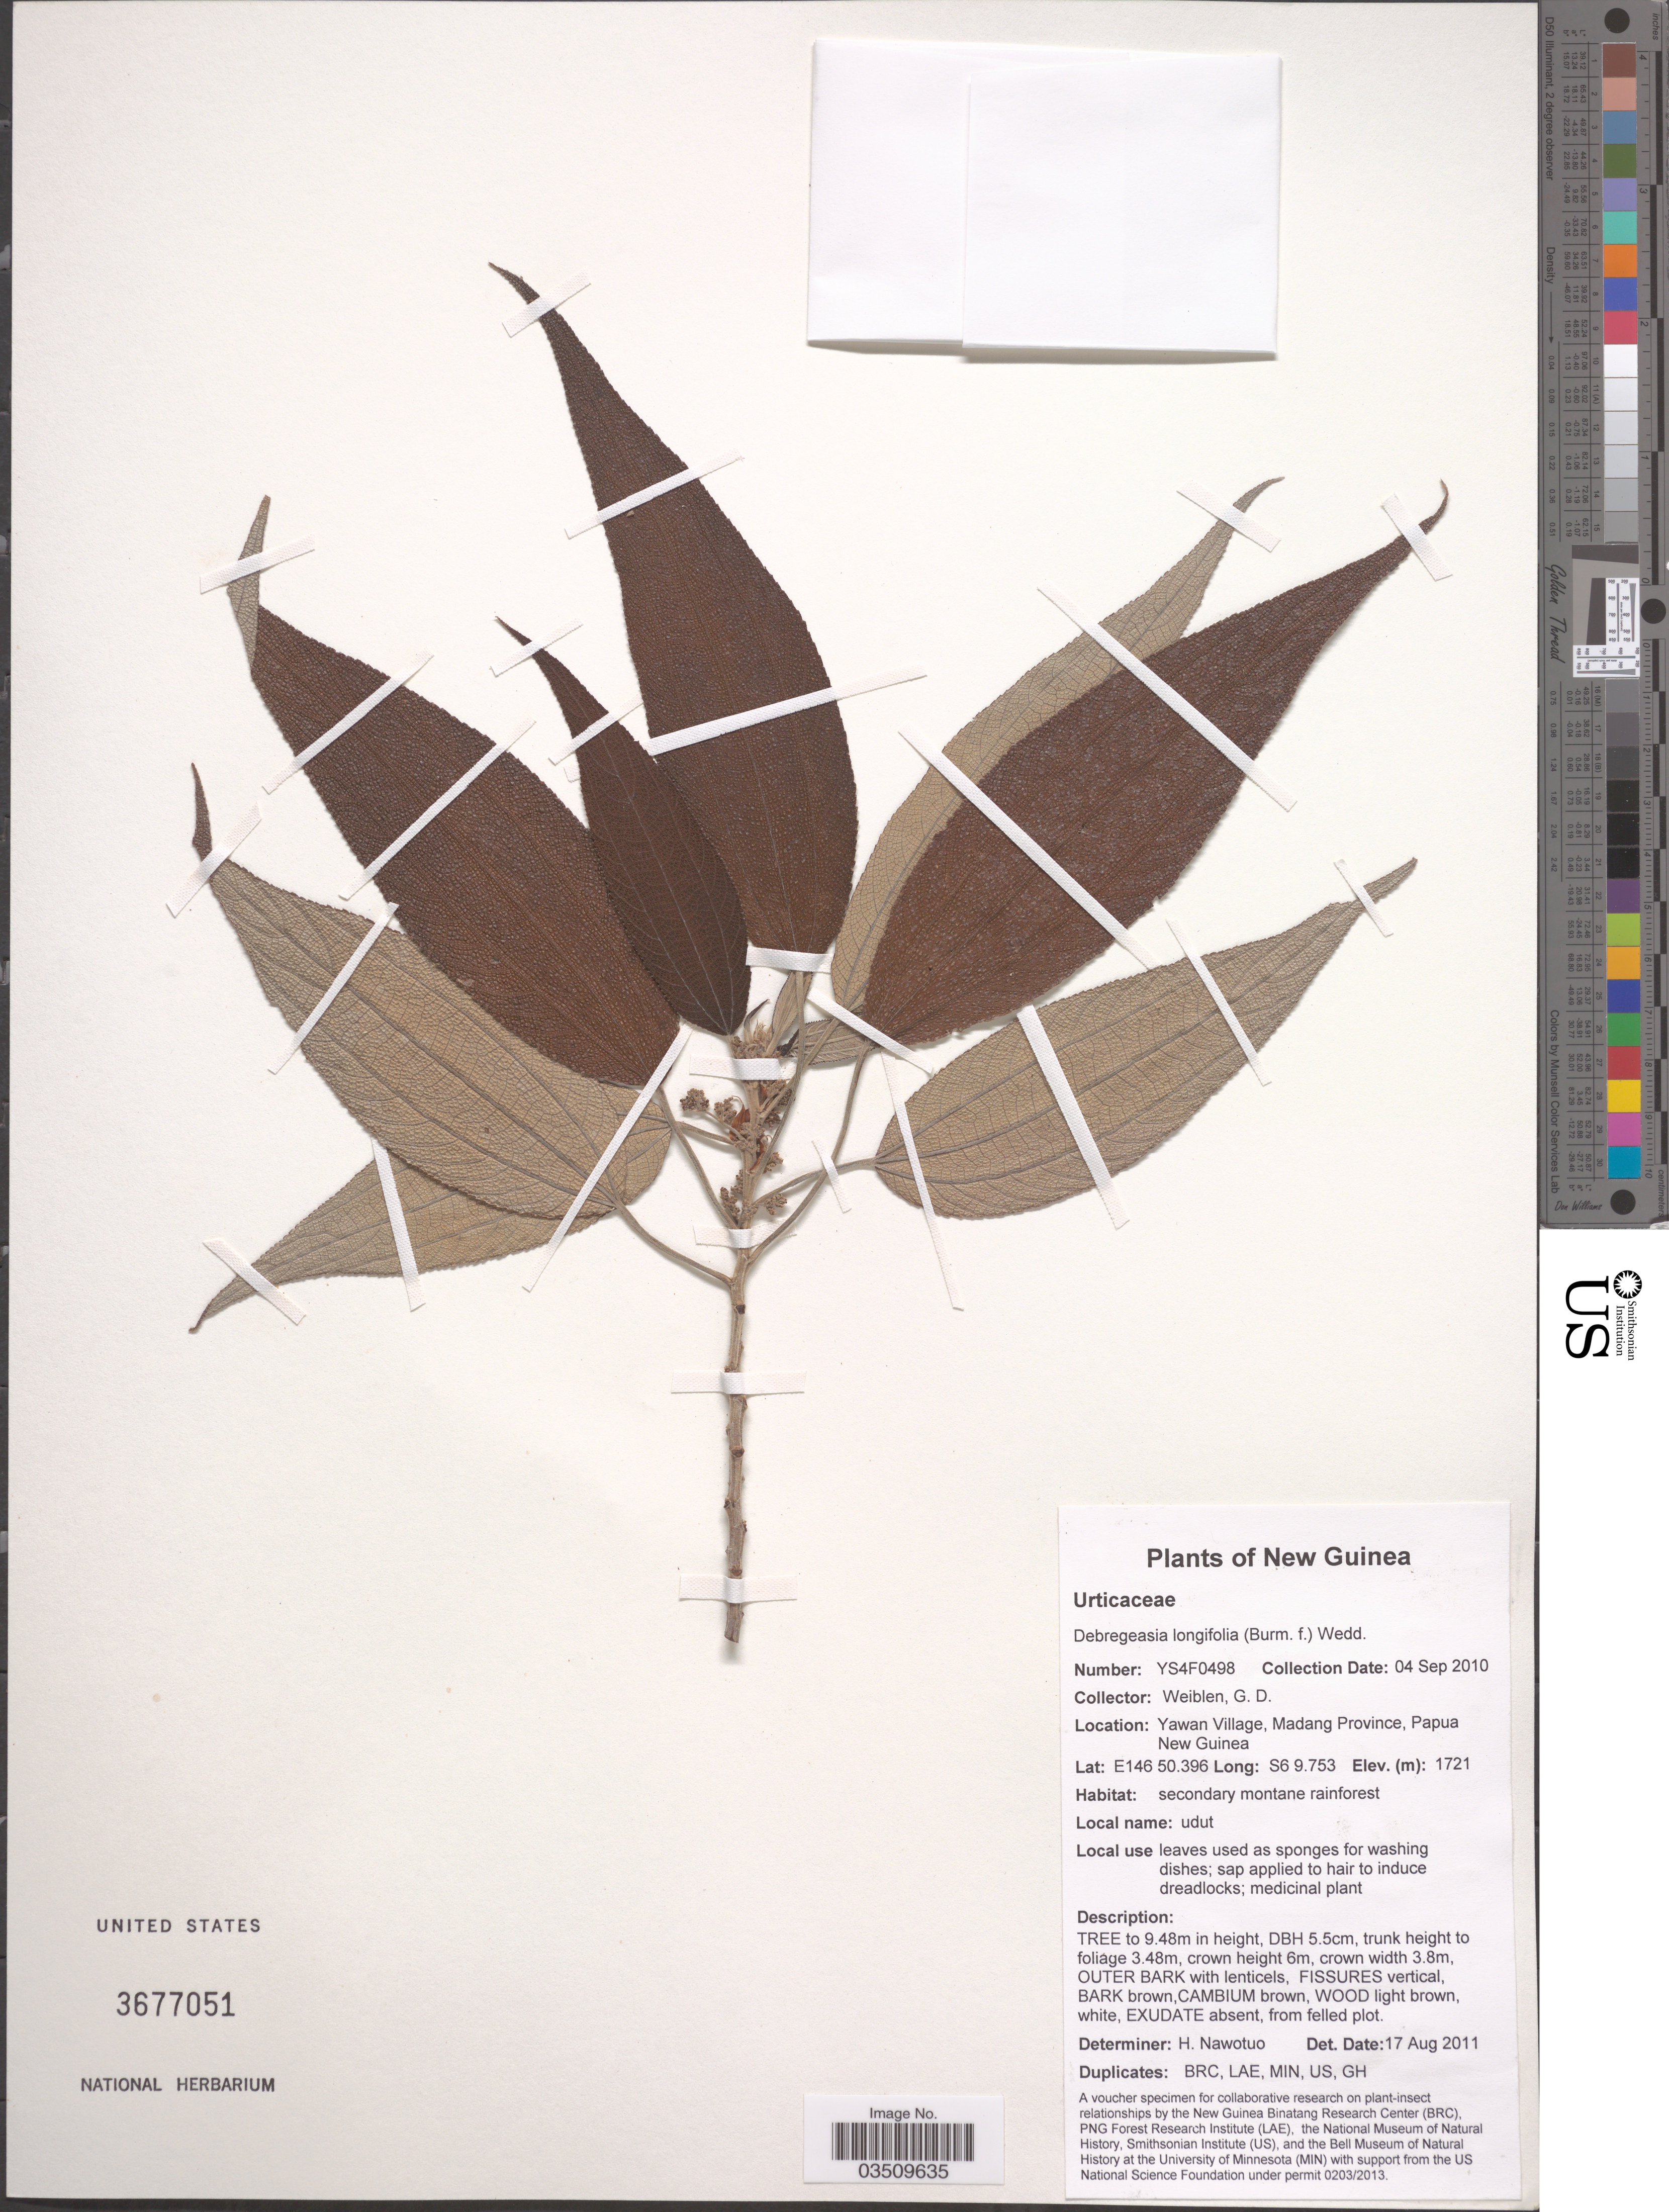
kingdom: Plantae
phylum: Tracheophyta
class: Magnoliopsida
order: Rosales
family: Urticaceae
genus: Debregeasia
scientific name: Debregeasia longifolia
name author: (Burm. f.) Wedd.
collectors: G. D. Weiblen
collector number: YS4F0498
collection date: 2010-09-04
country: Papua New Guinea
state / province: Madang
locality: Yawan Village. New Guinea.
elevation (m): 1721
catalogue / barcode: US 3677051